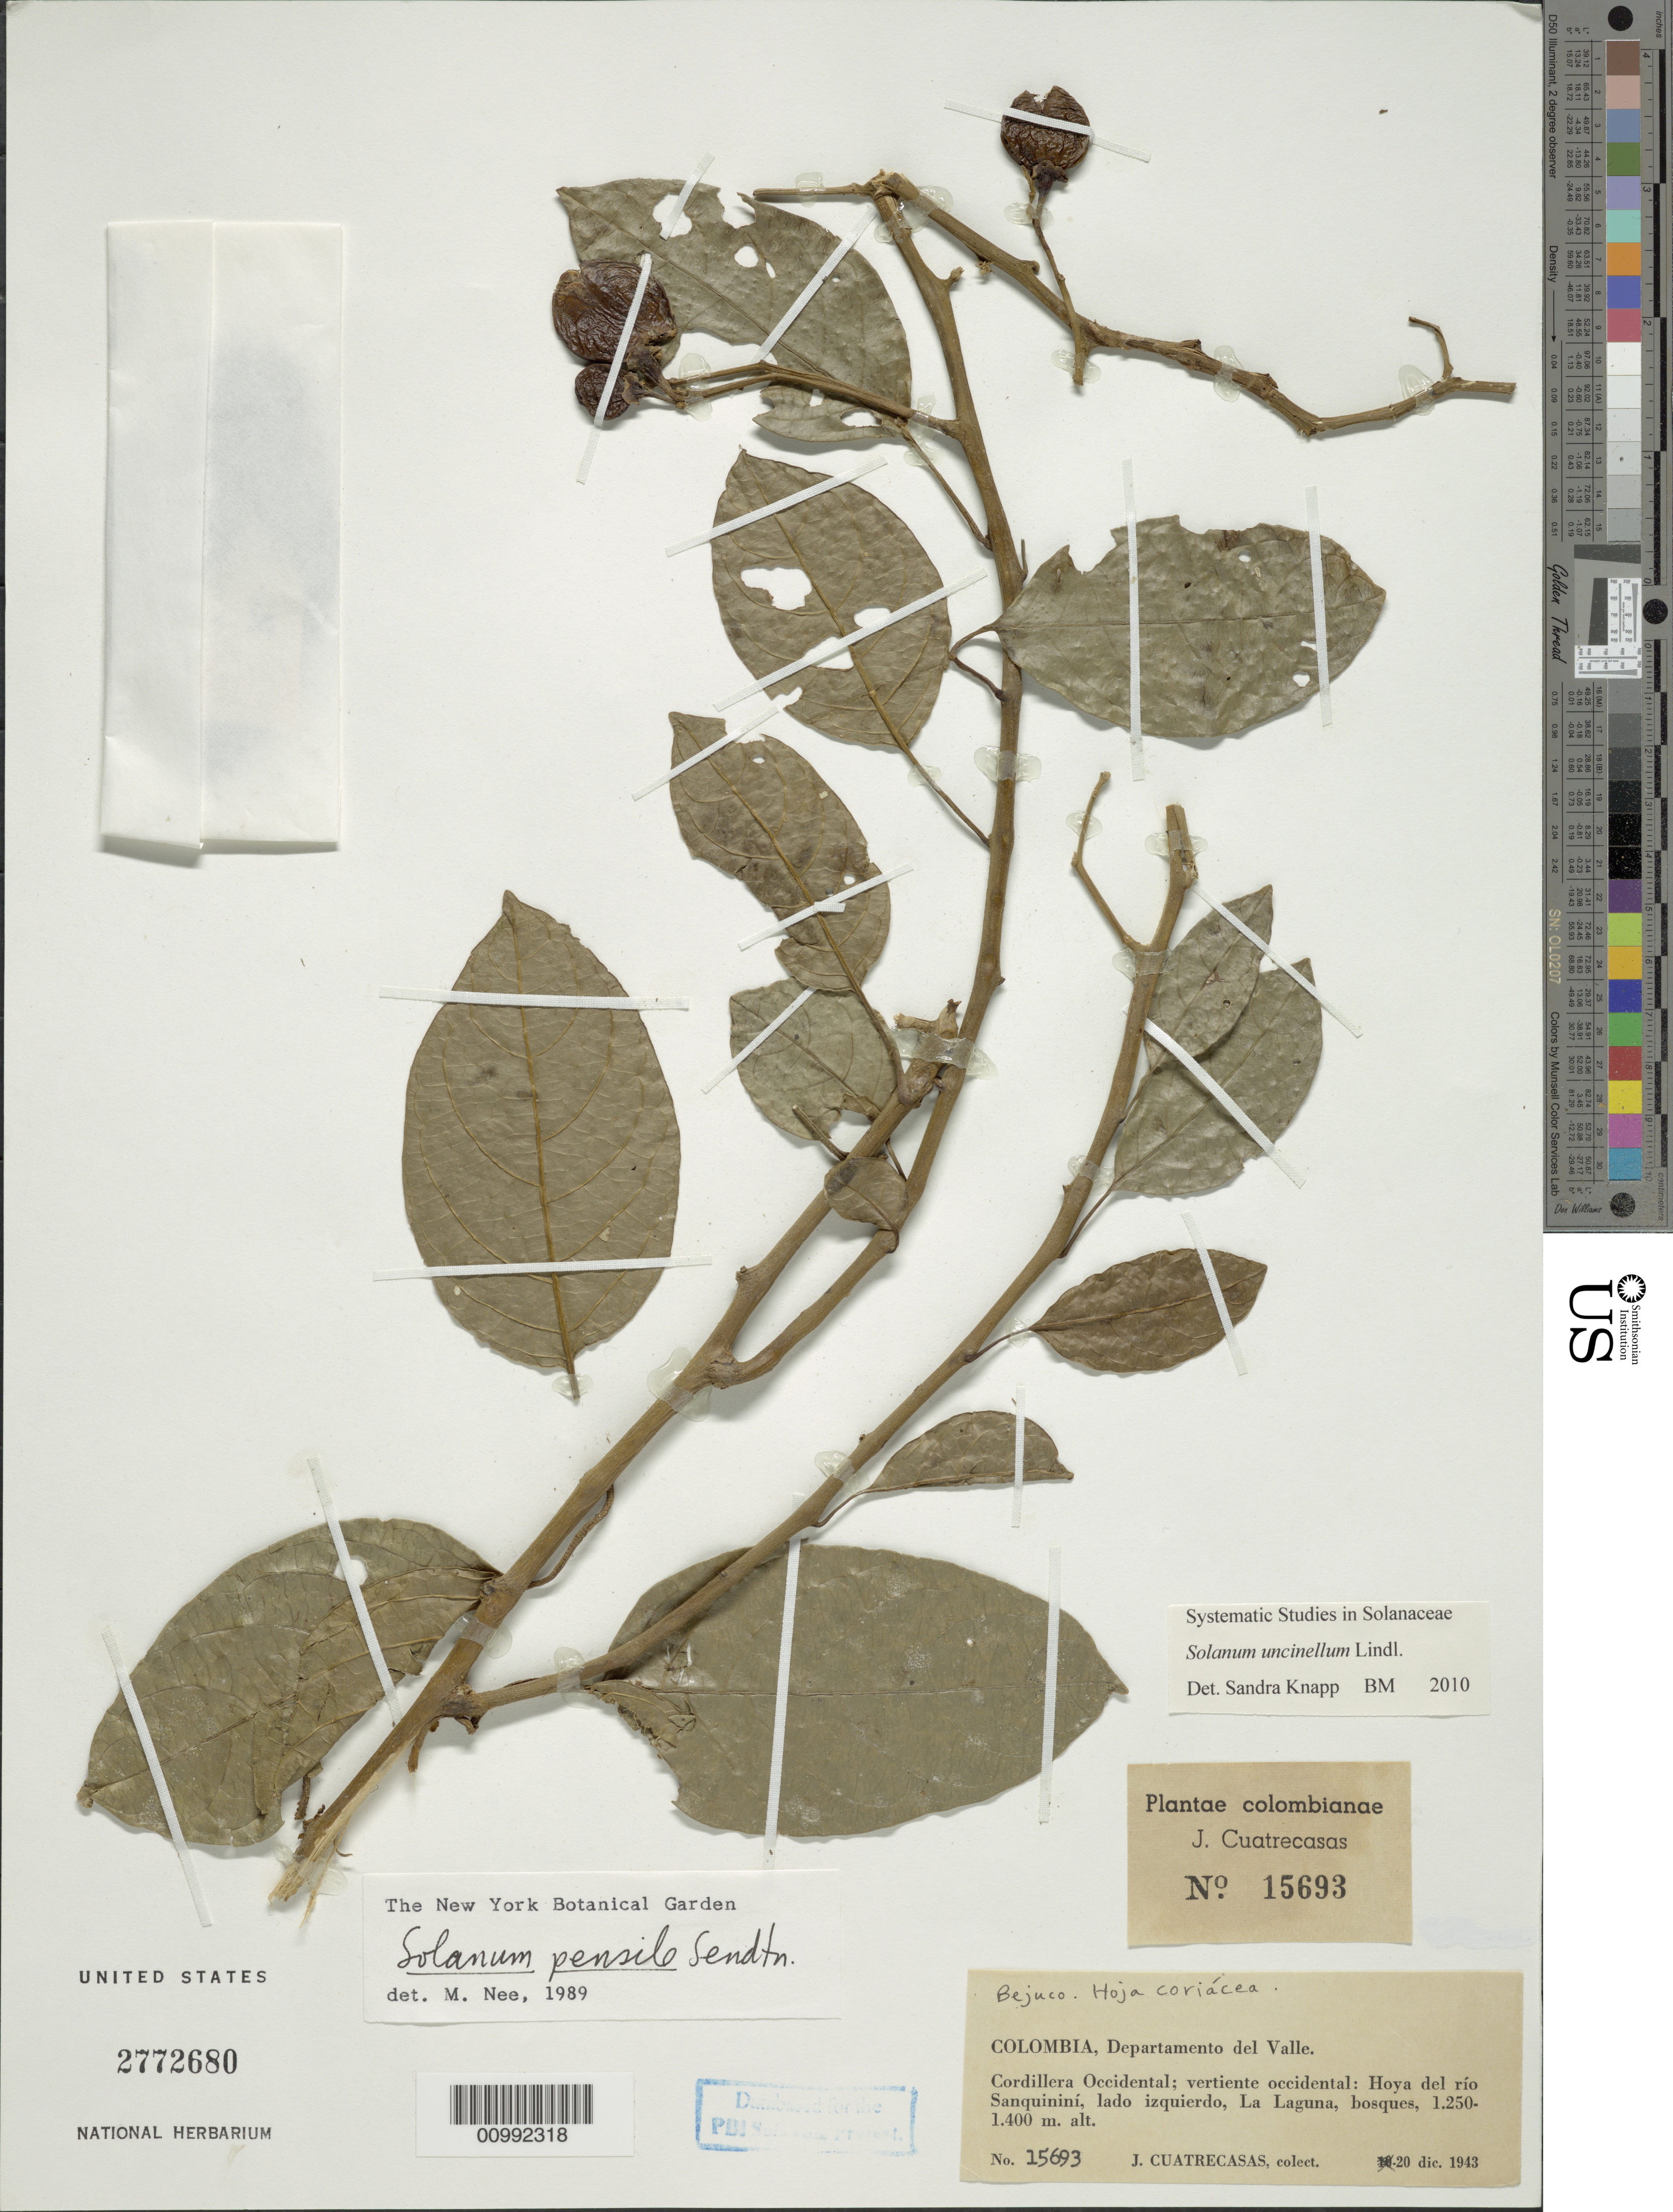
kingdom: Plantae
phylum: Tracheophyta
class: Magnoliopsida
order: Solanales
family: Solanaceae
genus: Solanum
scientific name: Solanum uncinellum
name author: Lindl.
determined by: Knapp, S. D.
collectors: J. Cuatrecasas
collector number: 15693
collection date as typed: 10 Dec 1943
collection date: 1943-12-10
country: Colombia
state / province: Valle del Cauca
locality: Cordillera Occidental; vertiente occidental; hoya del rio Sanquininí, lado izquierdo, La Laguna.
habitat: bosques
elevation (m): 1250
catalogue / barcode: US 2772680